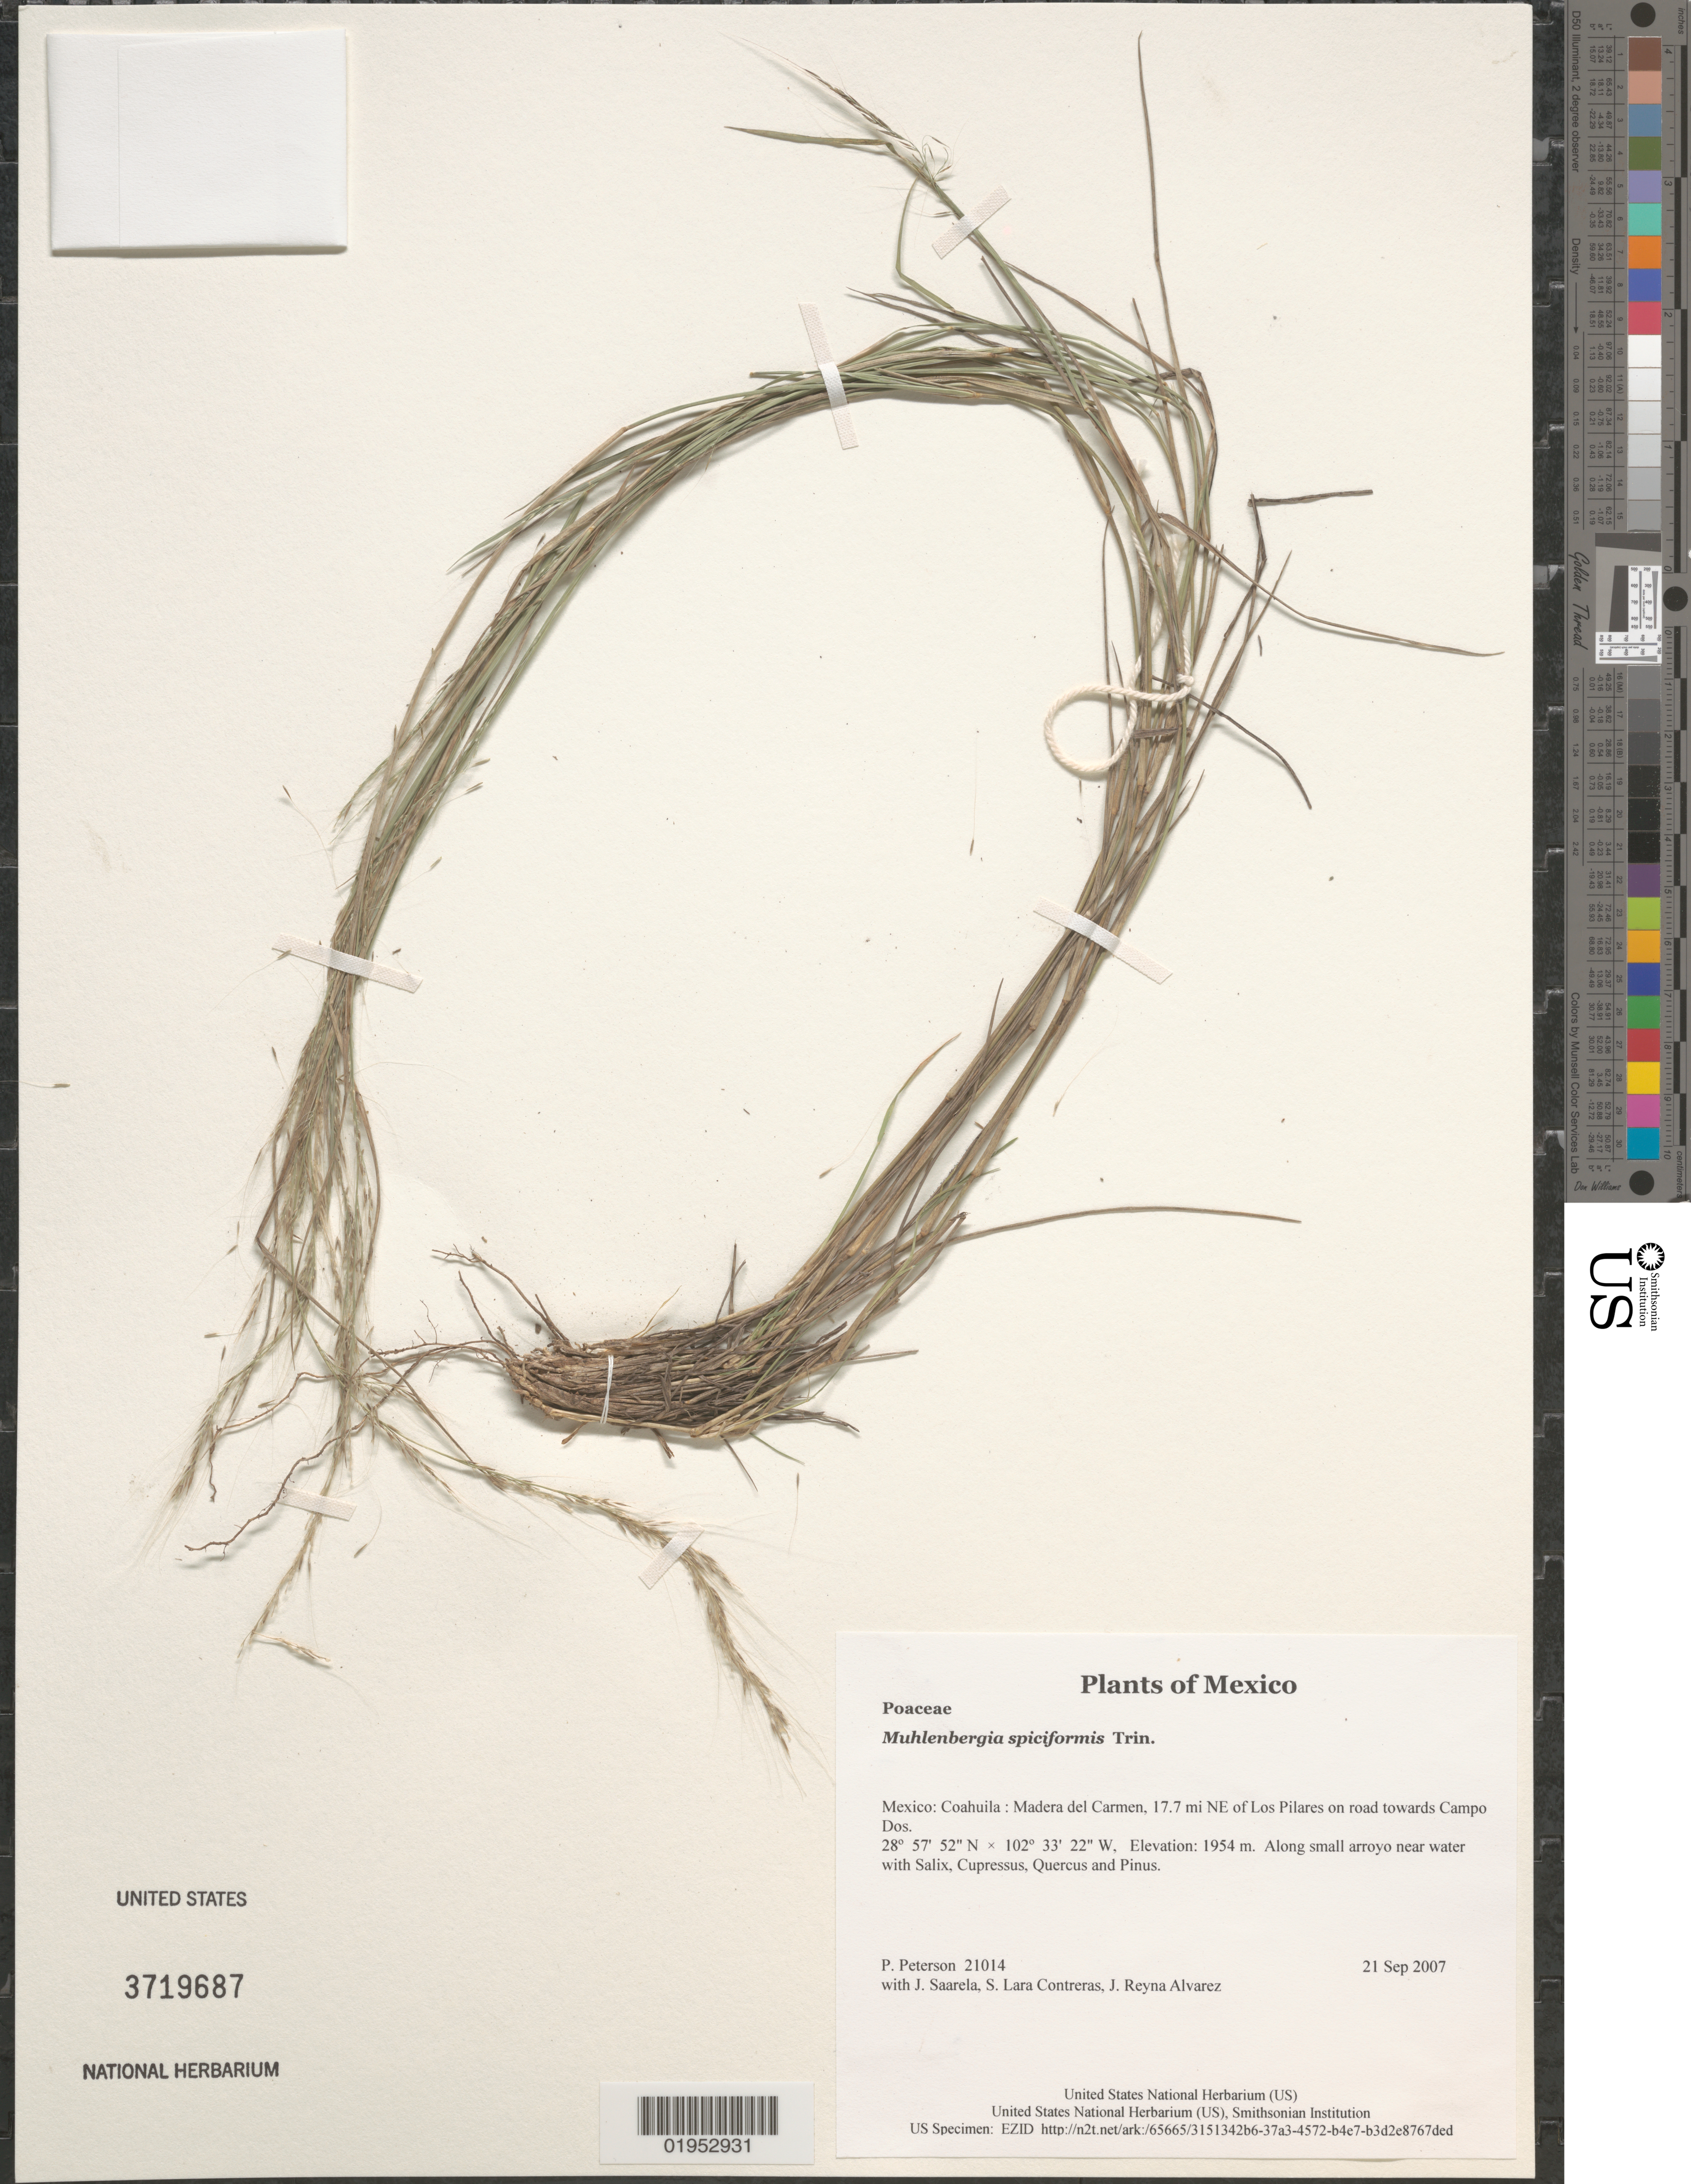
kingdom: Plantae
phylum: Tracheophyta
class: Liliopsida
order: Poales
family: Poaceae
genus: Muhlenbergia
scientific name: Muhlenbergia spiciformis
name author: Trin.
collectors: P. M. Peterson, J. Saarela, S. Lara Contreras & J. Reyna Alvarez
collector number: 21014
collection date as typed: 21 Sep 2007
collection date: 2007-09-21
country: Mexico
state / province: Coahuila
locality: Madera del Carmen, 17.7 mi NE of Los Pilares on road towards Campo Dos.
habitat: Along small arroyo near water with Salix, Cupressus, Quercus and Pinus.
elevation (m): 1954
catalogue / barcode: US 3719687